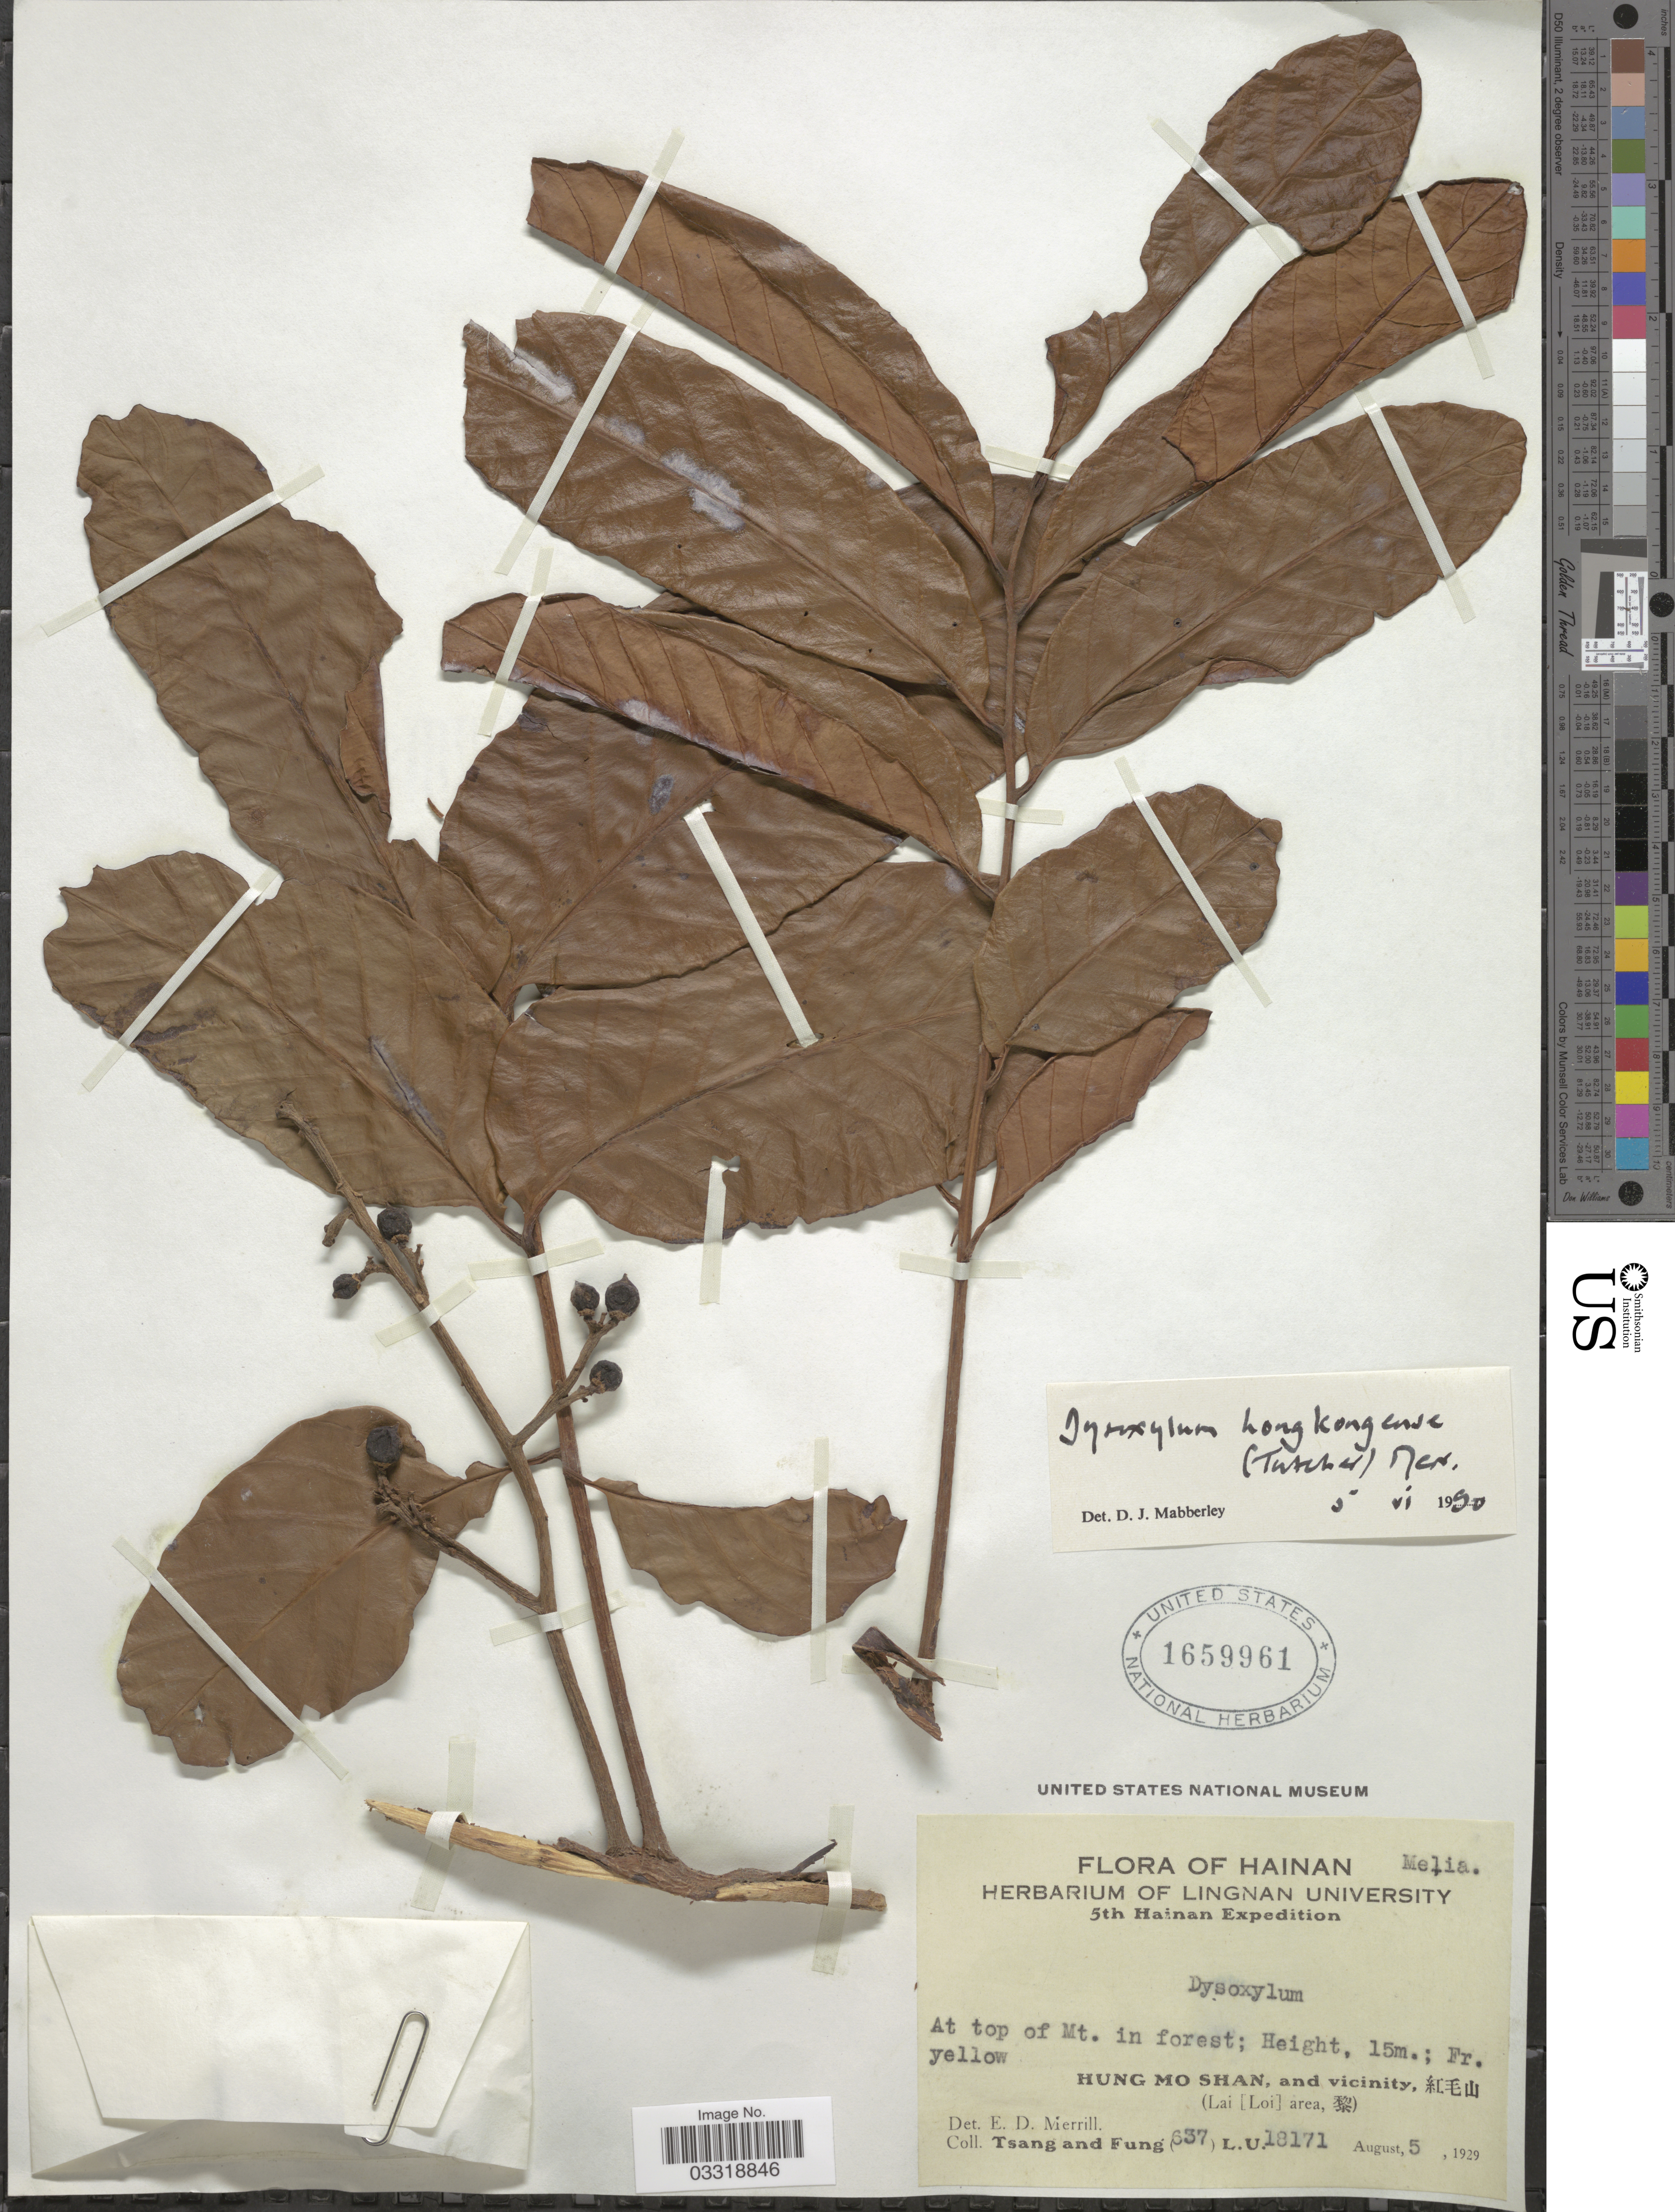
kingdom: Plantae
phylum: Tracheophyta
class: Magnoliopsida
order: Sapindales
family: Meliaceae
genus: Prasoxylon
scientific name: Prasoxylon hongkongense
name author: (Tutcher) Mabb.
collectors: -. T'sang & Fung, --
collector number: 637L.U.18171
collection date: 1929-08-05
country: China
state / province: Hainan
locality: HuMo Shan, and vicinity, (Lai (Loi) area/ Li and Miao Autonomous Prefecture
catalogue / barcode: US 1659961